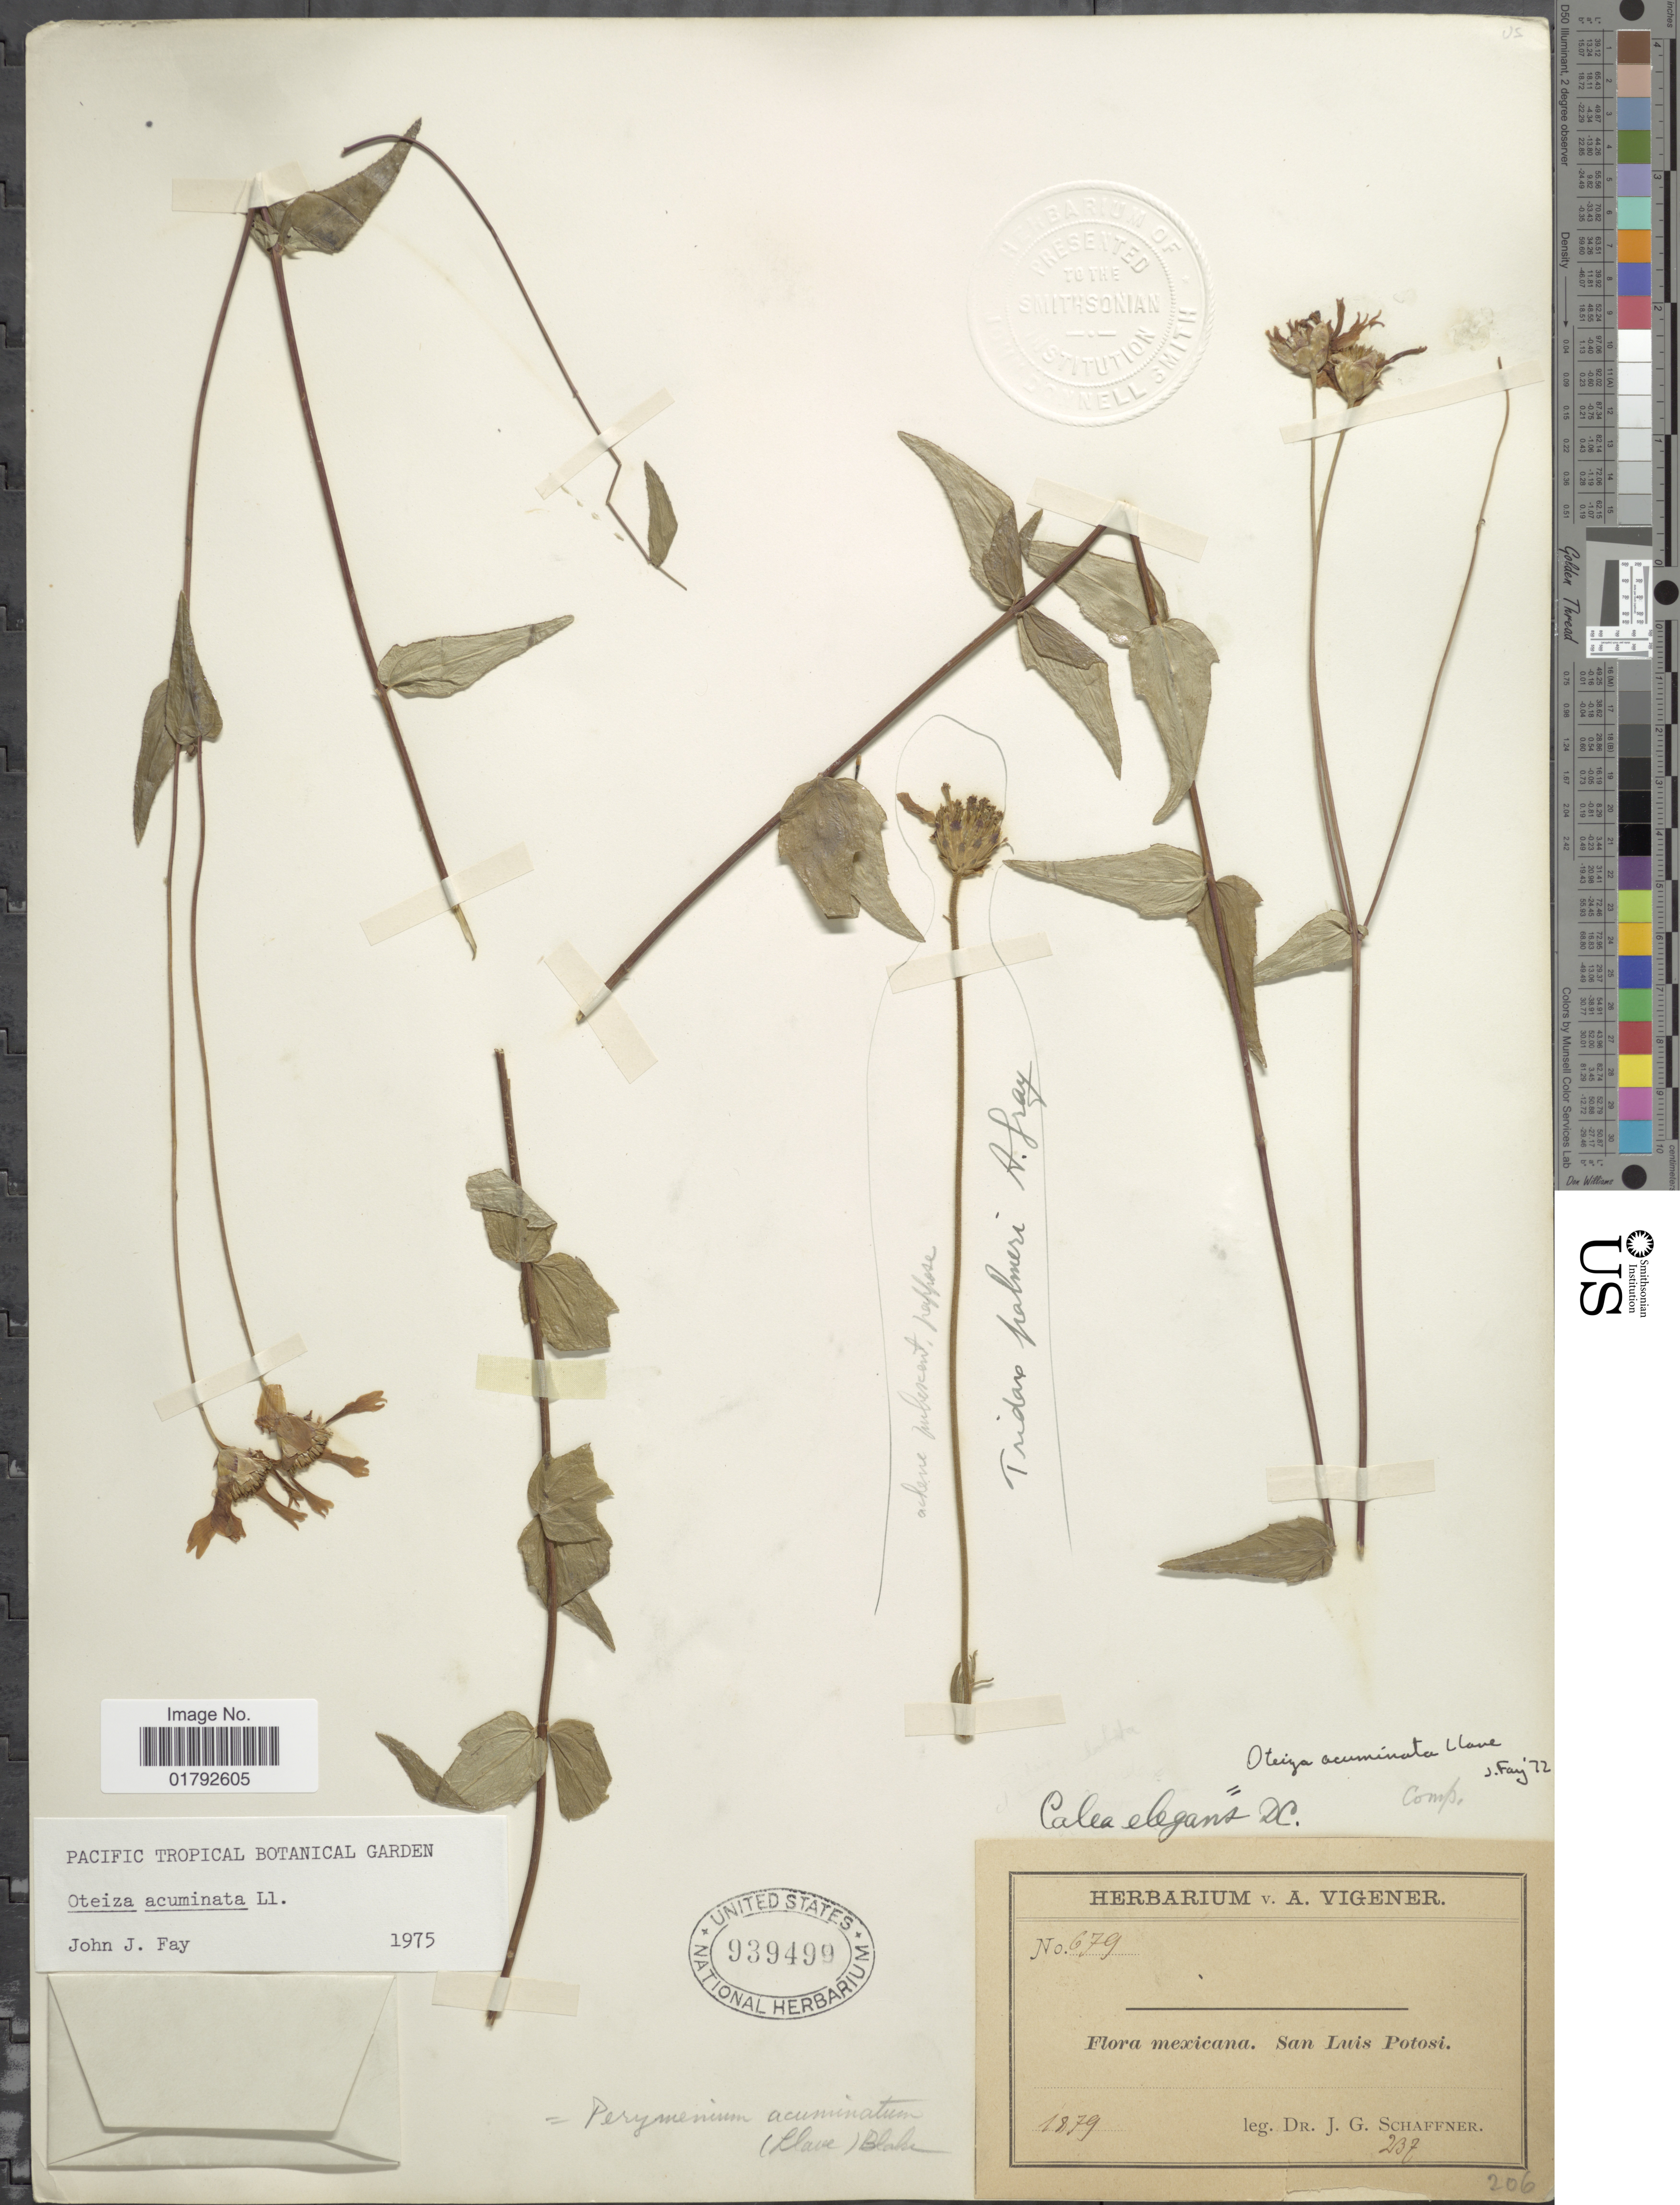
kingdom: Plantae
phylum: Tracheophyta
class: Magnoliopsida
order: Asterales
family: Asteraceae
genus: Oteiza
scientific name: Oteiza acuminata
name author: La Llave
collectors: J. G. Schaffner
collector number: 237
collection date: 1879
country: Mexico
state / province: San Luis Potosí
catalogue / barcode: US 939499